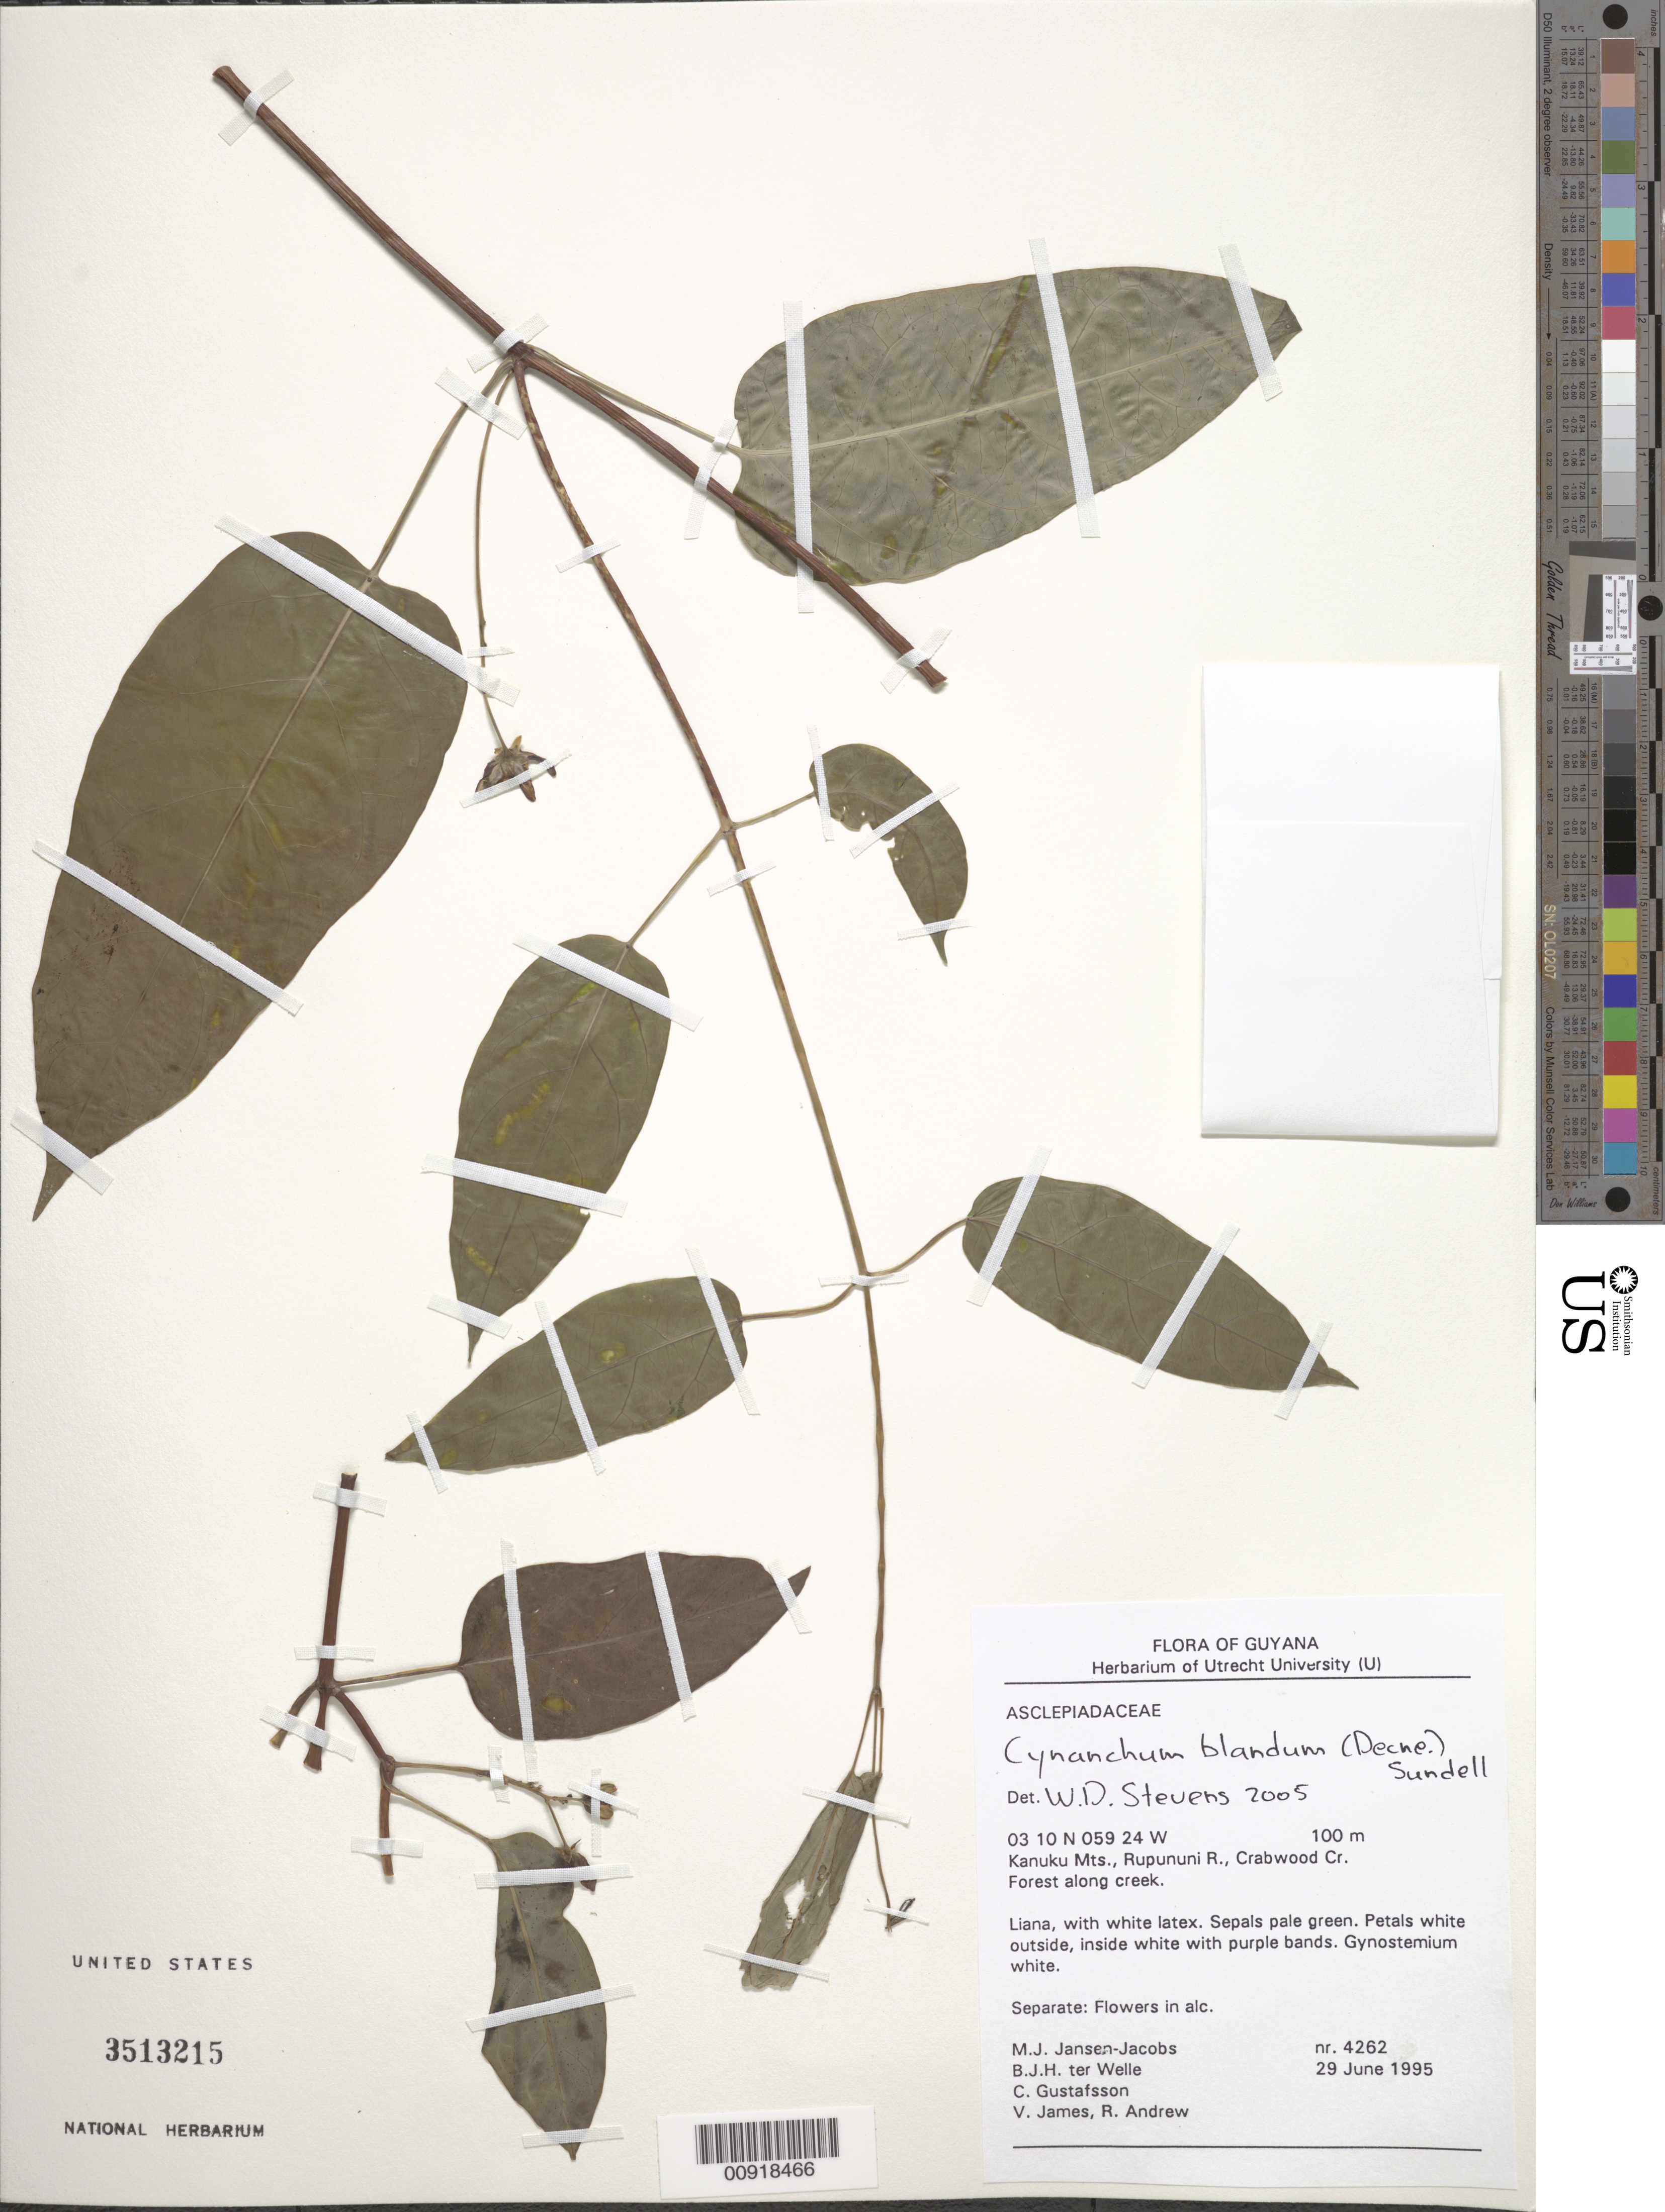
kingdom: Plantae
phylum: Tracheophyta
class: Magnoliopsida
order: Gentianales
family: Apocynaceae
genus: Cynanchum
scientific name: Cynanchum blandum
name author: (Decne.) Sundell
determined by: Stevens, W. Douglas, Missouri Botanical Garden (MO)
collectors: M. J. Jansen-Jacobs, B. Welle, C. G. Gustafsson, V. James & R. Andrew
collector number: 4262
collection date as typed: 29-Jun-95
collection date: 1995-06-29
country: Guyana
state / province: U. Takutu-U. Essequibo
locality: Crabwood Creek, Rupununi River, Kanuku Mts.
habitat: Forest along creek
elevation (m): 100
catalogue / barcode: US 3513215